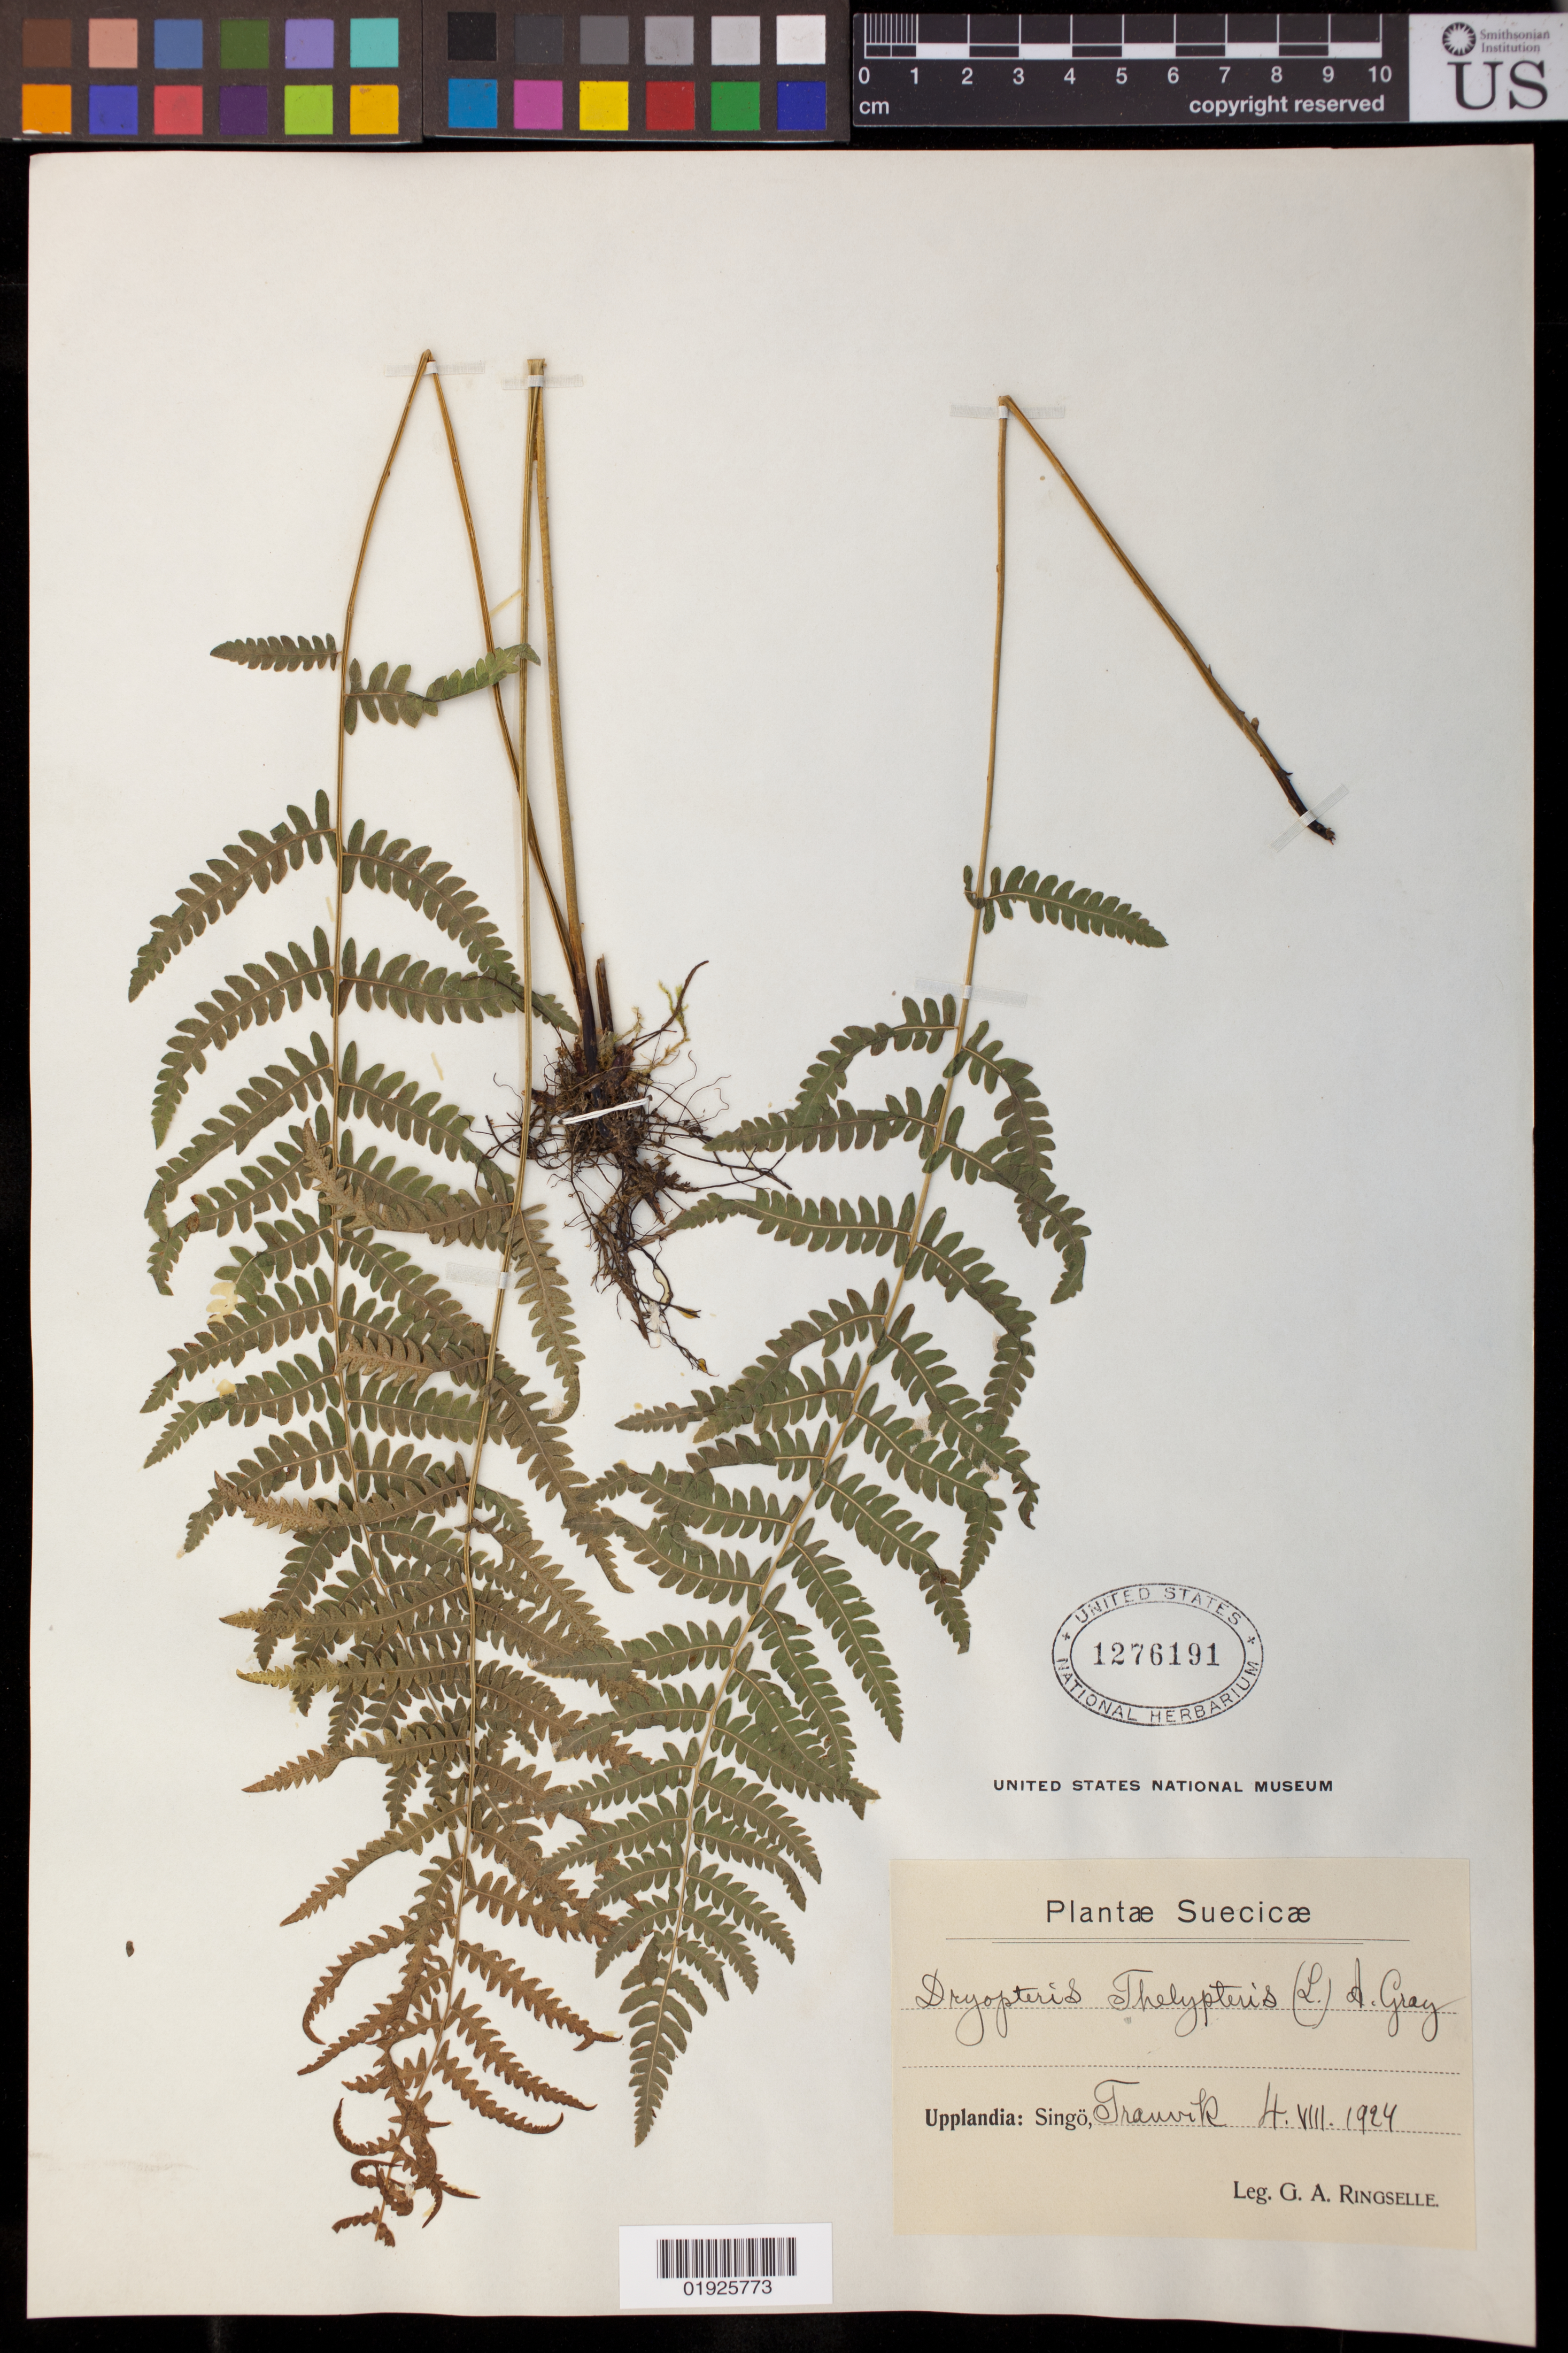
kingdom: Plantae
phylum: Tracheophyta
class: Polypodiopsida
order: Polypodiales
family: Thelypteridaceae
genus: Thelypteris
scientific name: Thelypteris palustris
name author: (Salisb.) Schott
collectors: G. Ringselle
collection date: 1924-08-04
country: Sweden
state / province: Stockholm / Uppsala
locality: Travnik.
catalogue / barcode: US 1276191